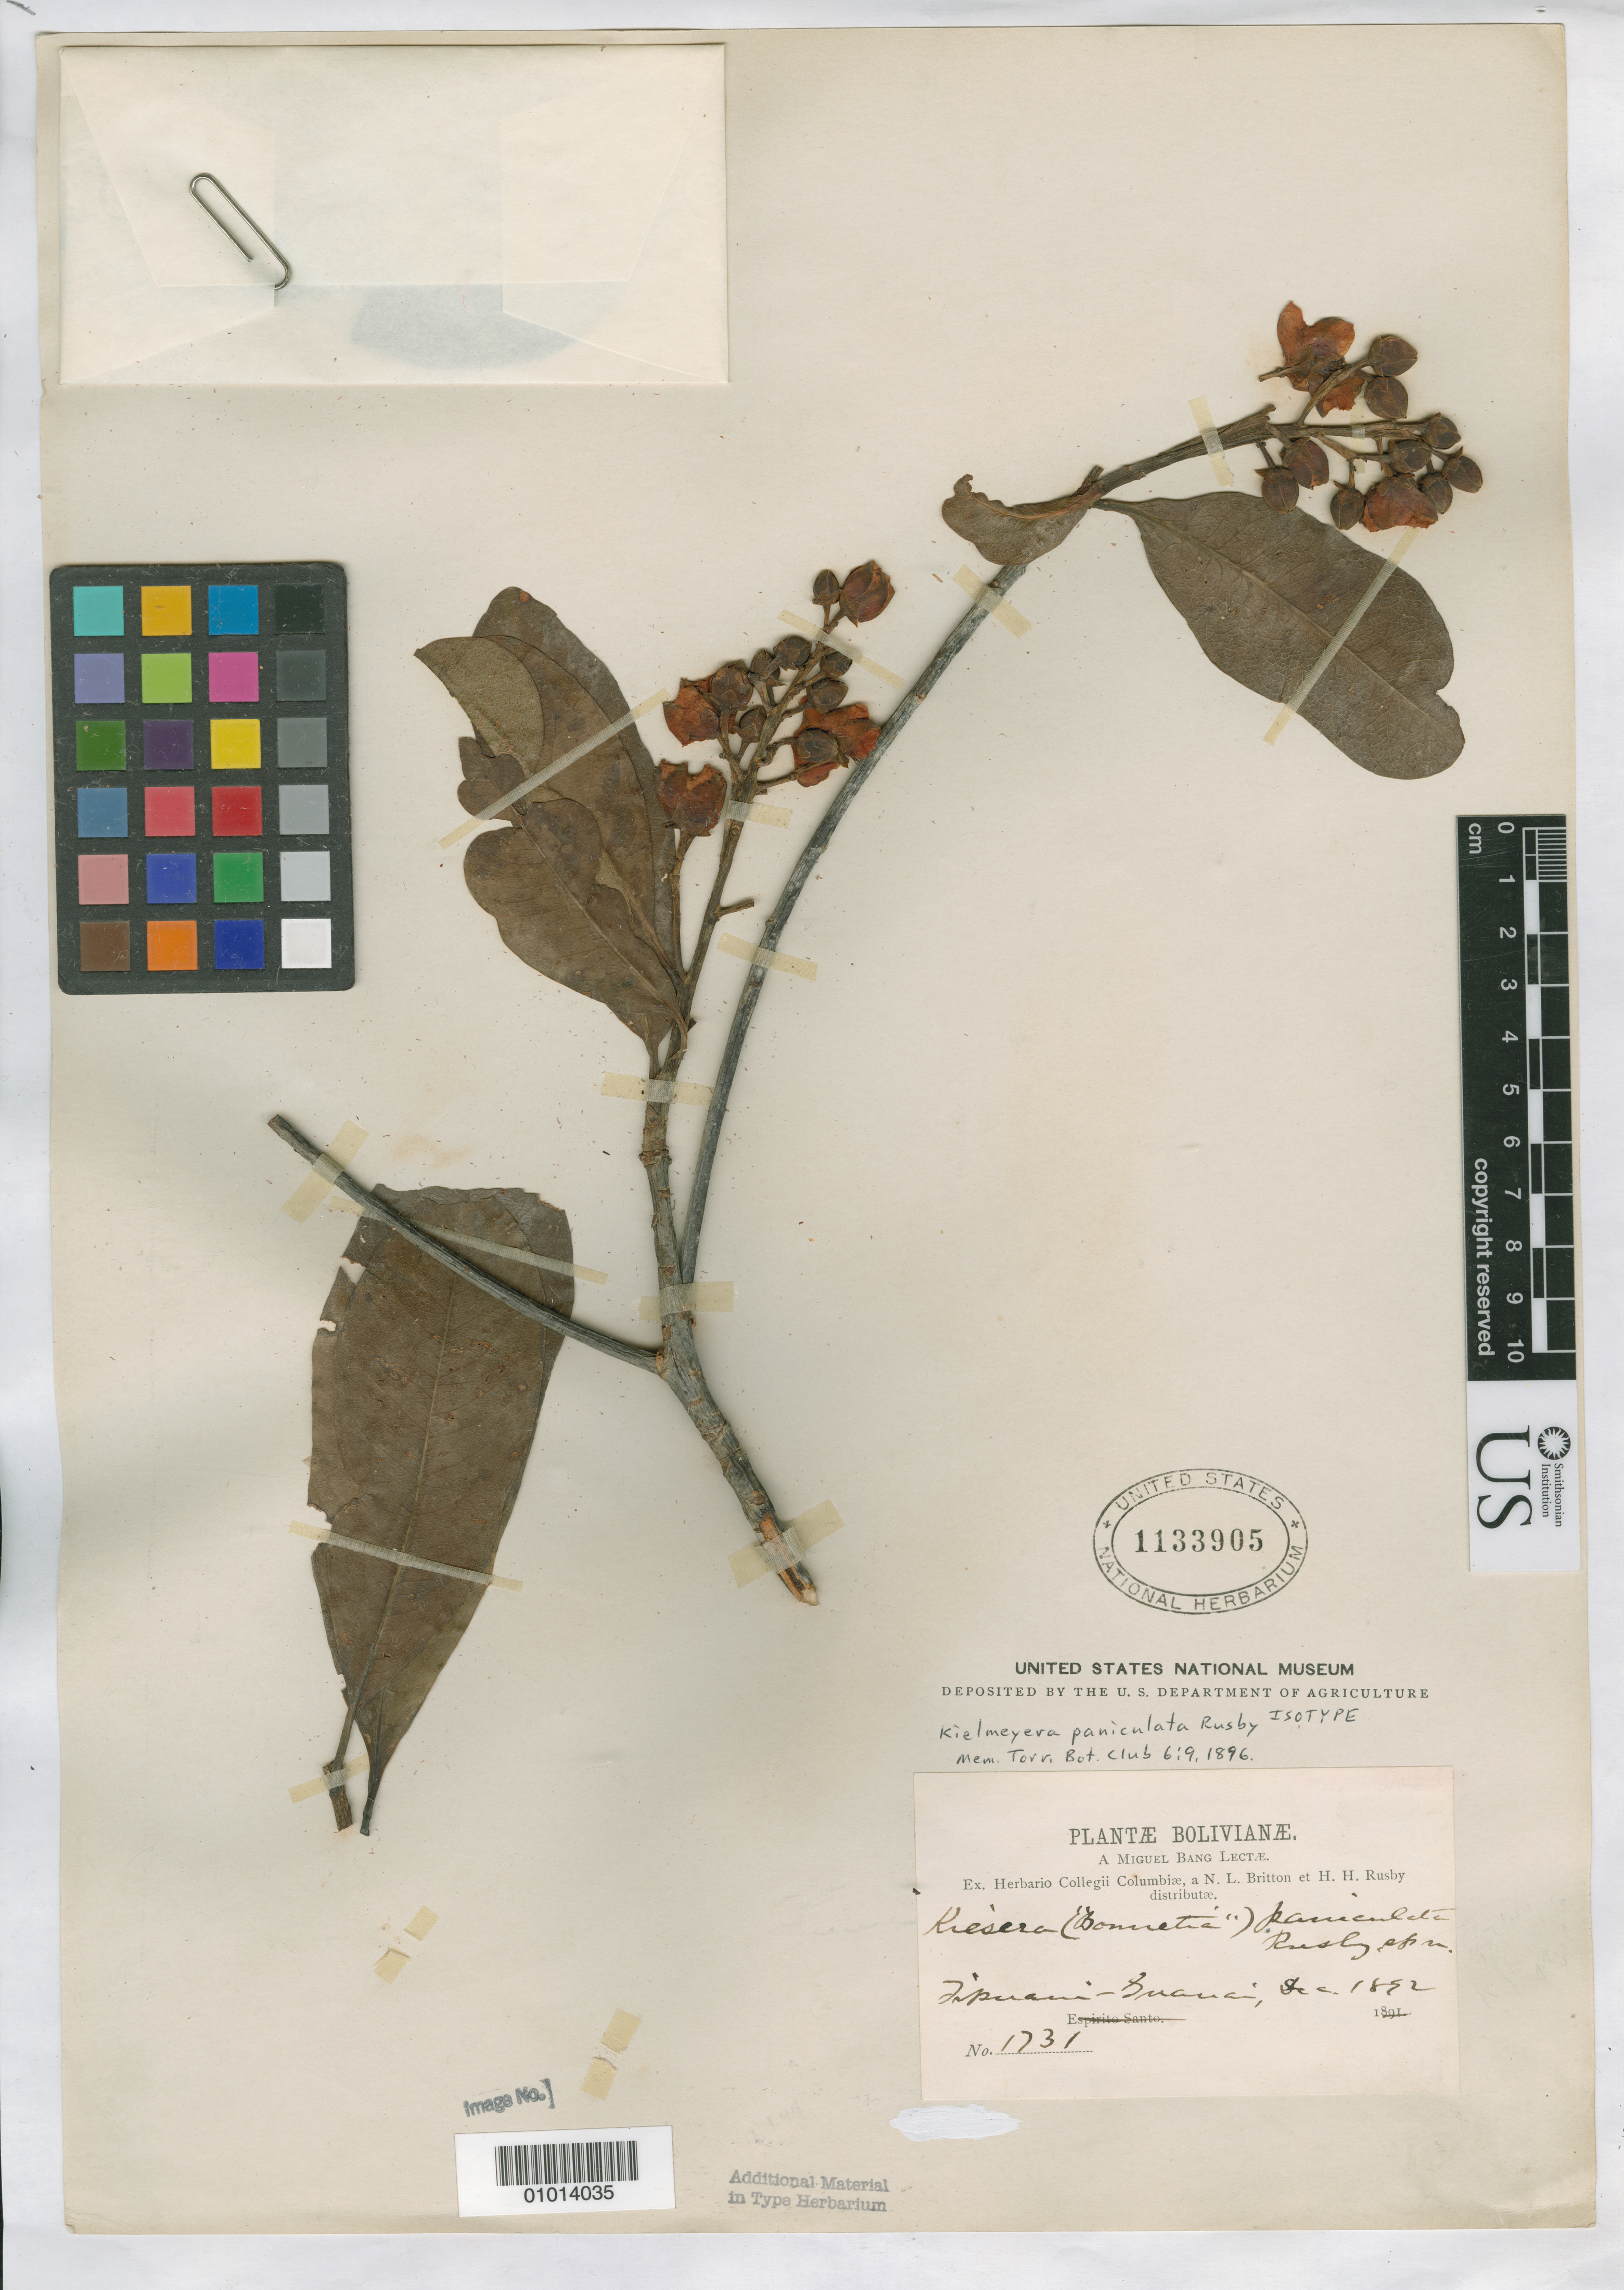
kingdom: Plantae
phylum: Tracheophyta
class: Magnoliopsida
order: Malpighiales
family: Calophyllaceae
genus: Kielmeyera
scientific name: Kielmeyera paniculata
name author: Rusby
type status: Isotype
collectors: M. Bang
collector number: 1731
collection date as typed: Dec 1892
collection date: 1892-12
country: Bolivia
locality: Tipuani-Guanai.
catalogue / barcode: US 1133905